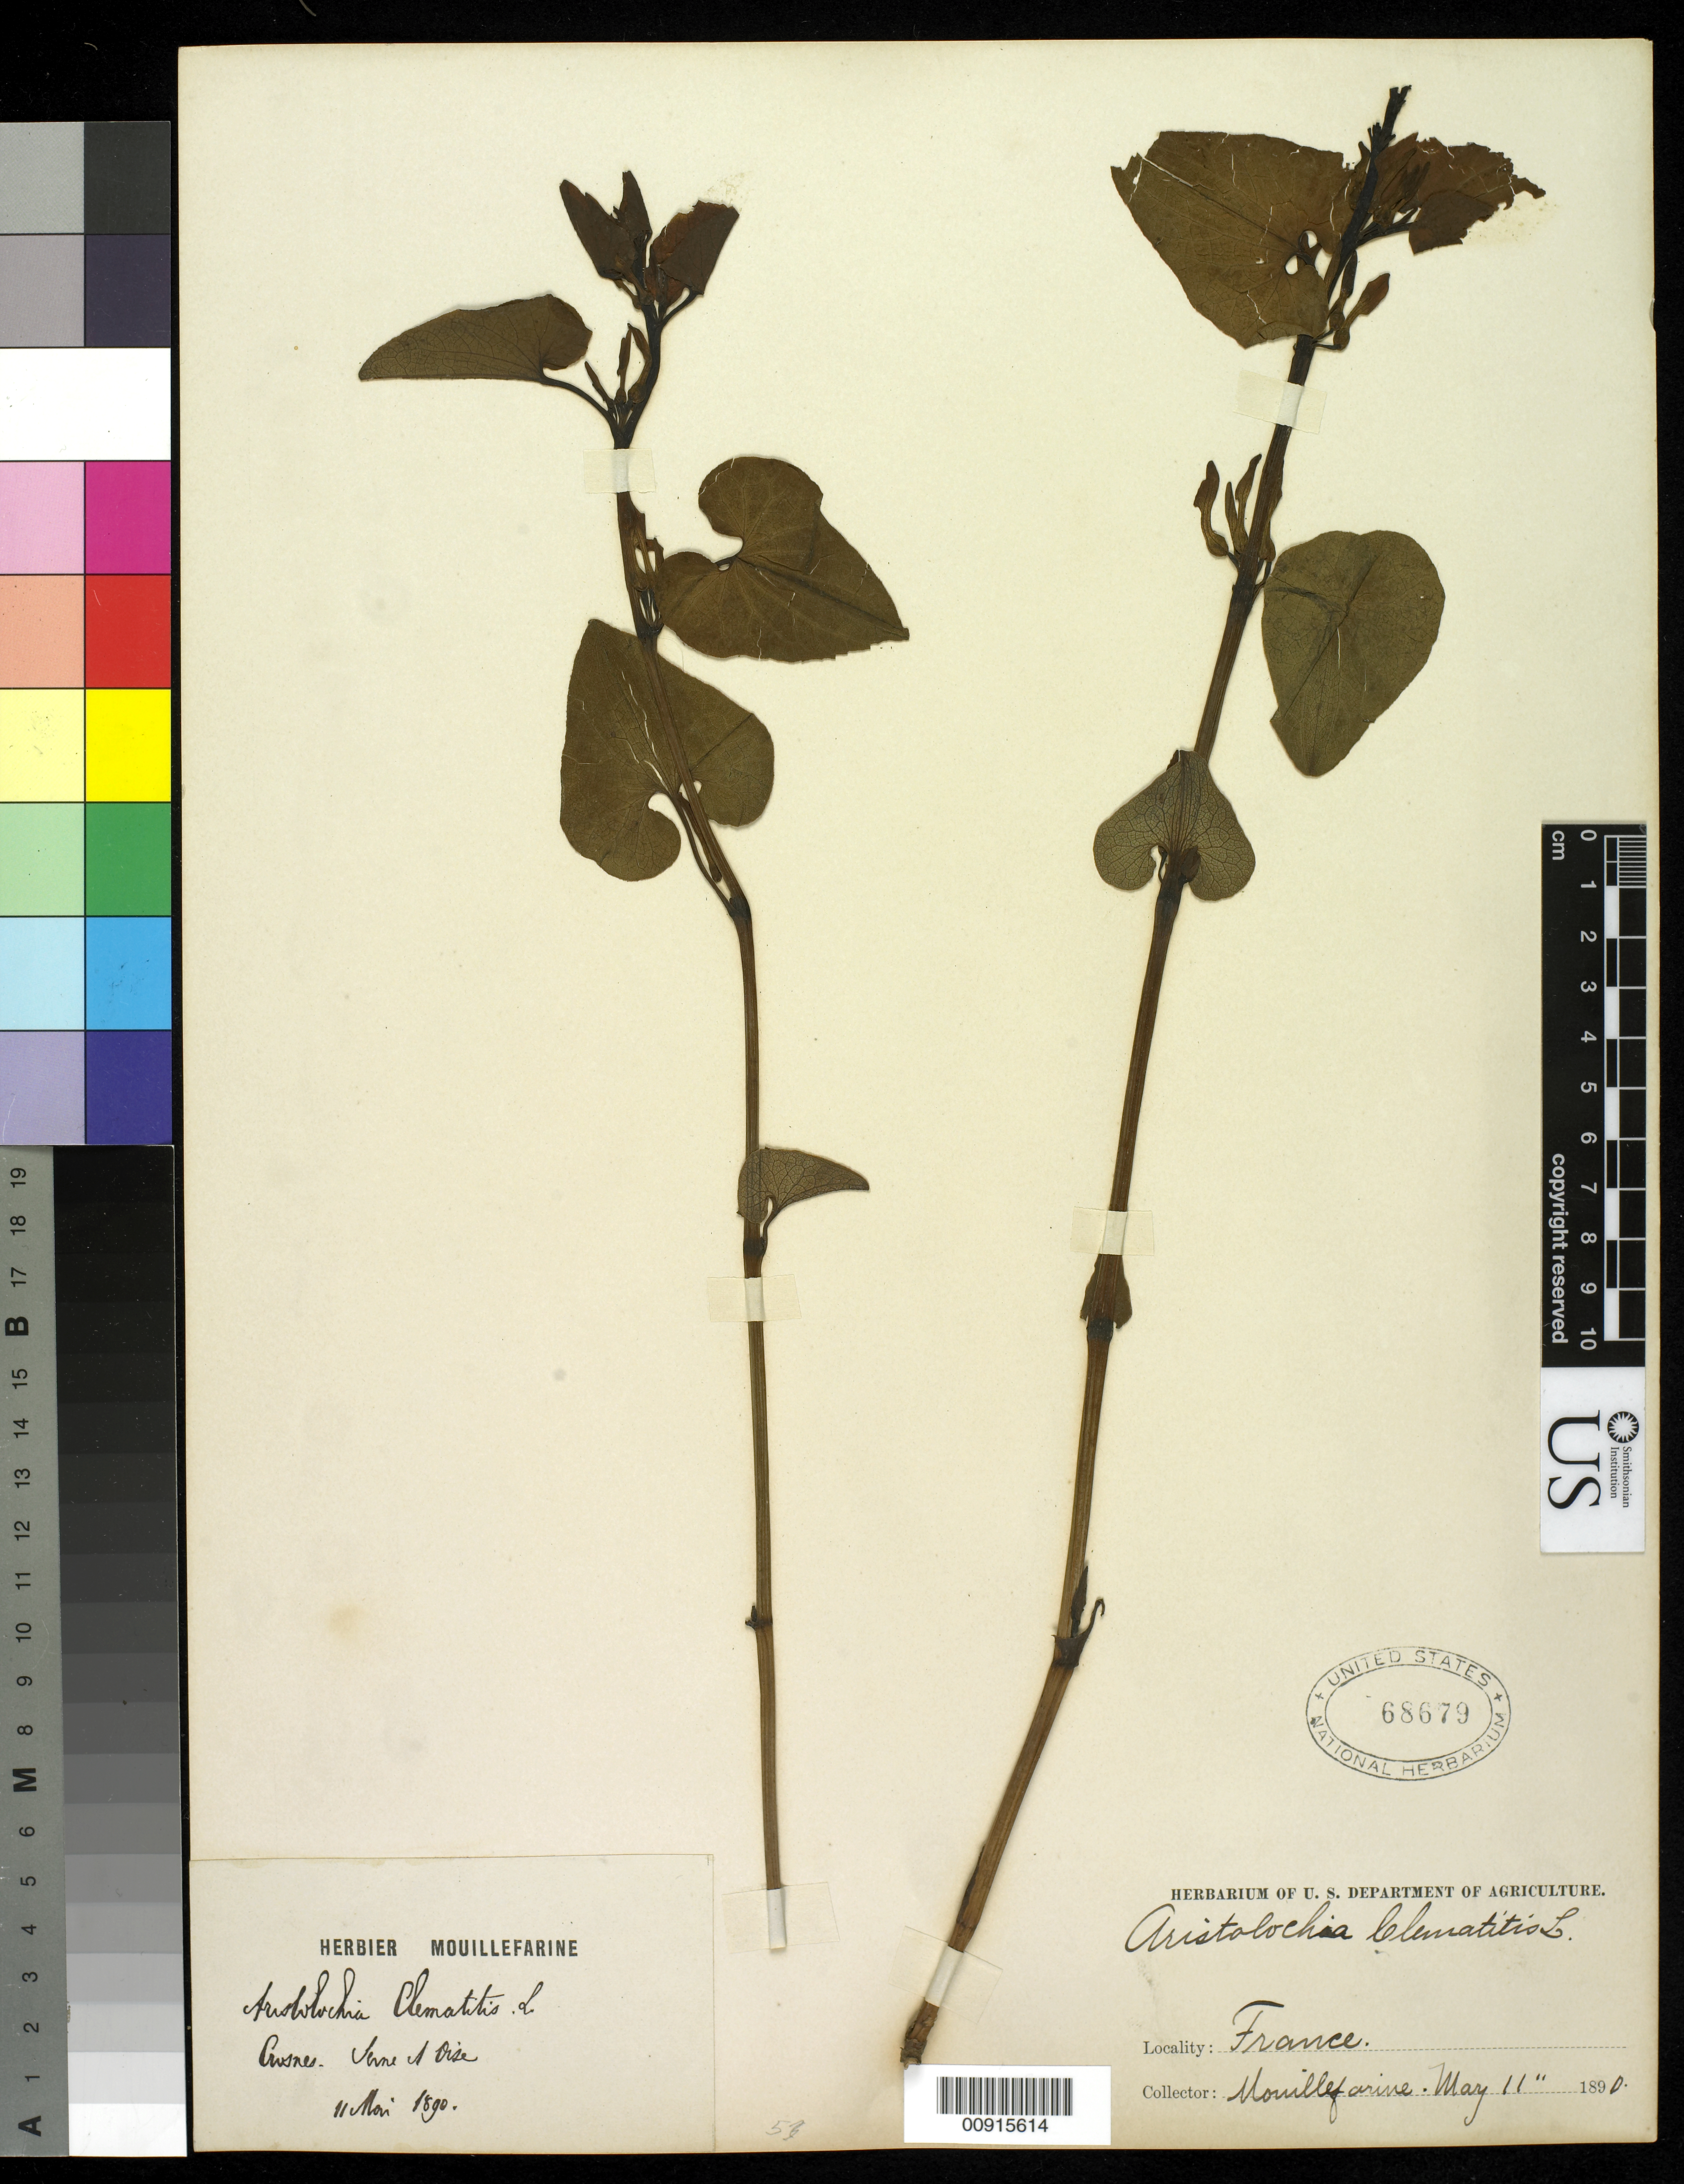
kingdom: Plantae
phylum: Tracheophyta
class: Magnoliopsida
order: Piperales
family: Aristolochiaceae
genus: Aristolochia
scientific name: Aristolochia clematitis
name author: L.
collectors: A. Mouillefarine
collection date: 1890-05-11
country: France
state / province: Île-de-France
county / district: Essonne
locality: Crosnes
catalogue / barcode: US 68679